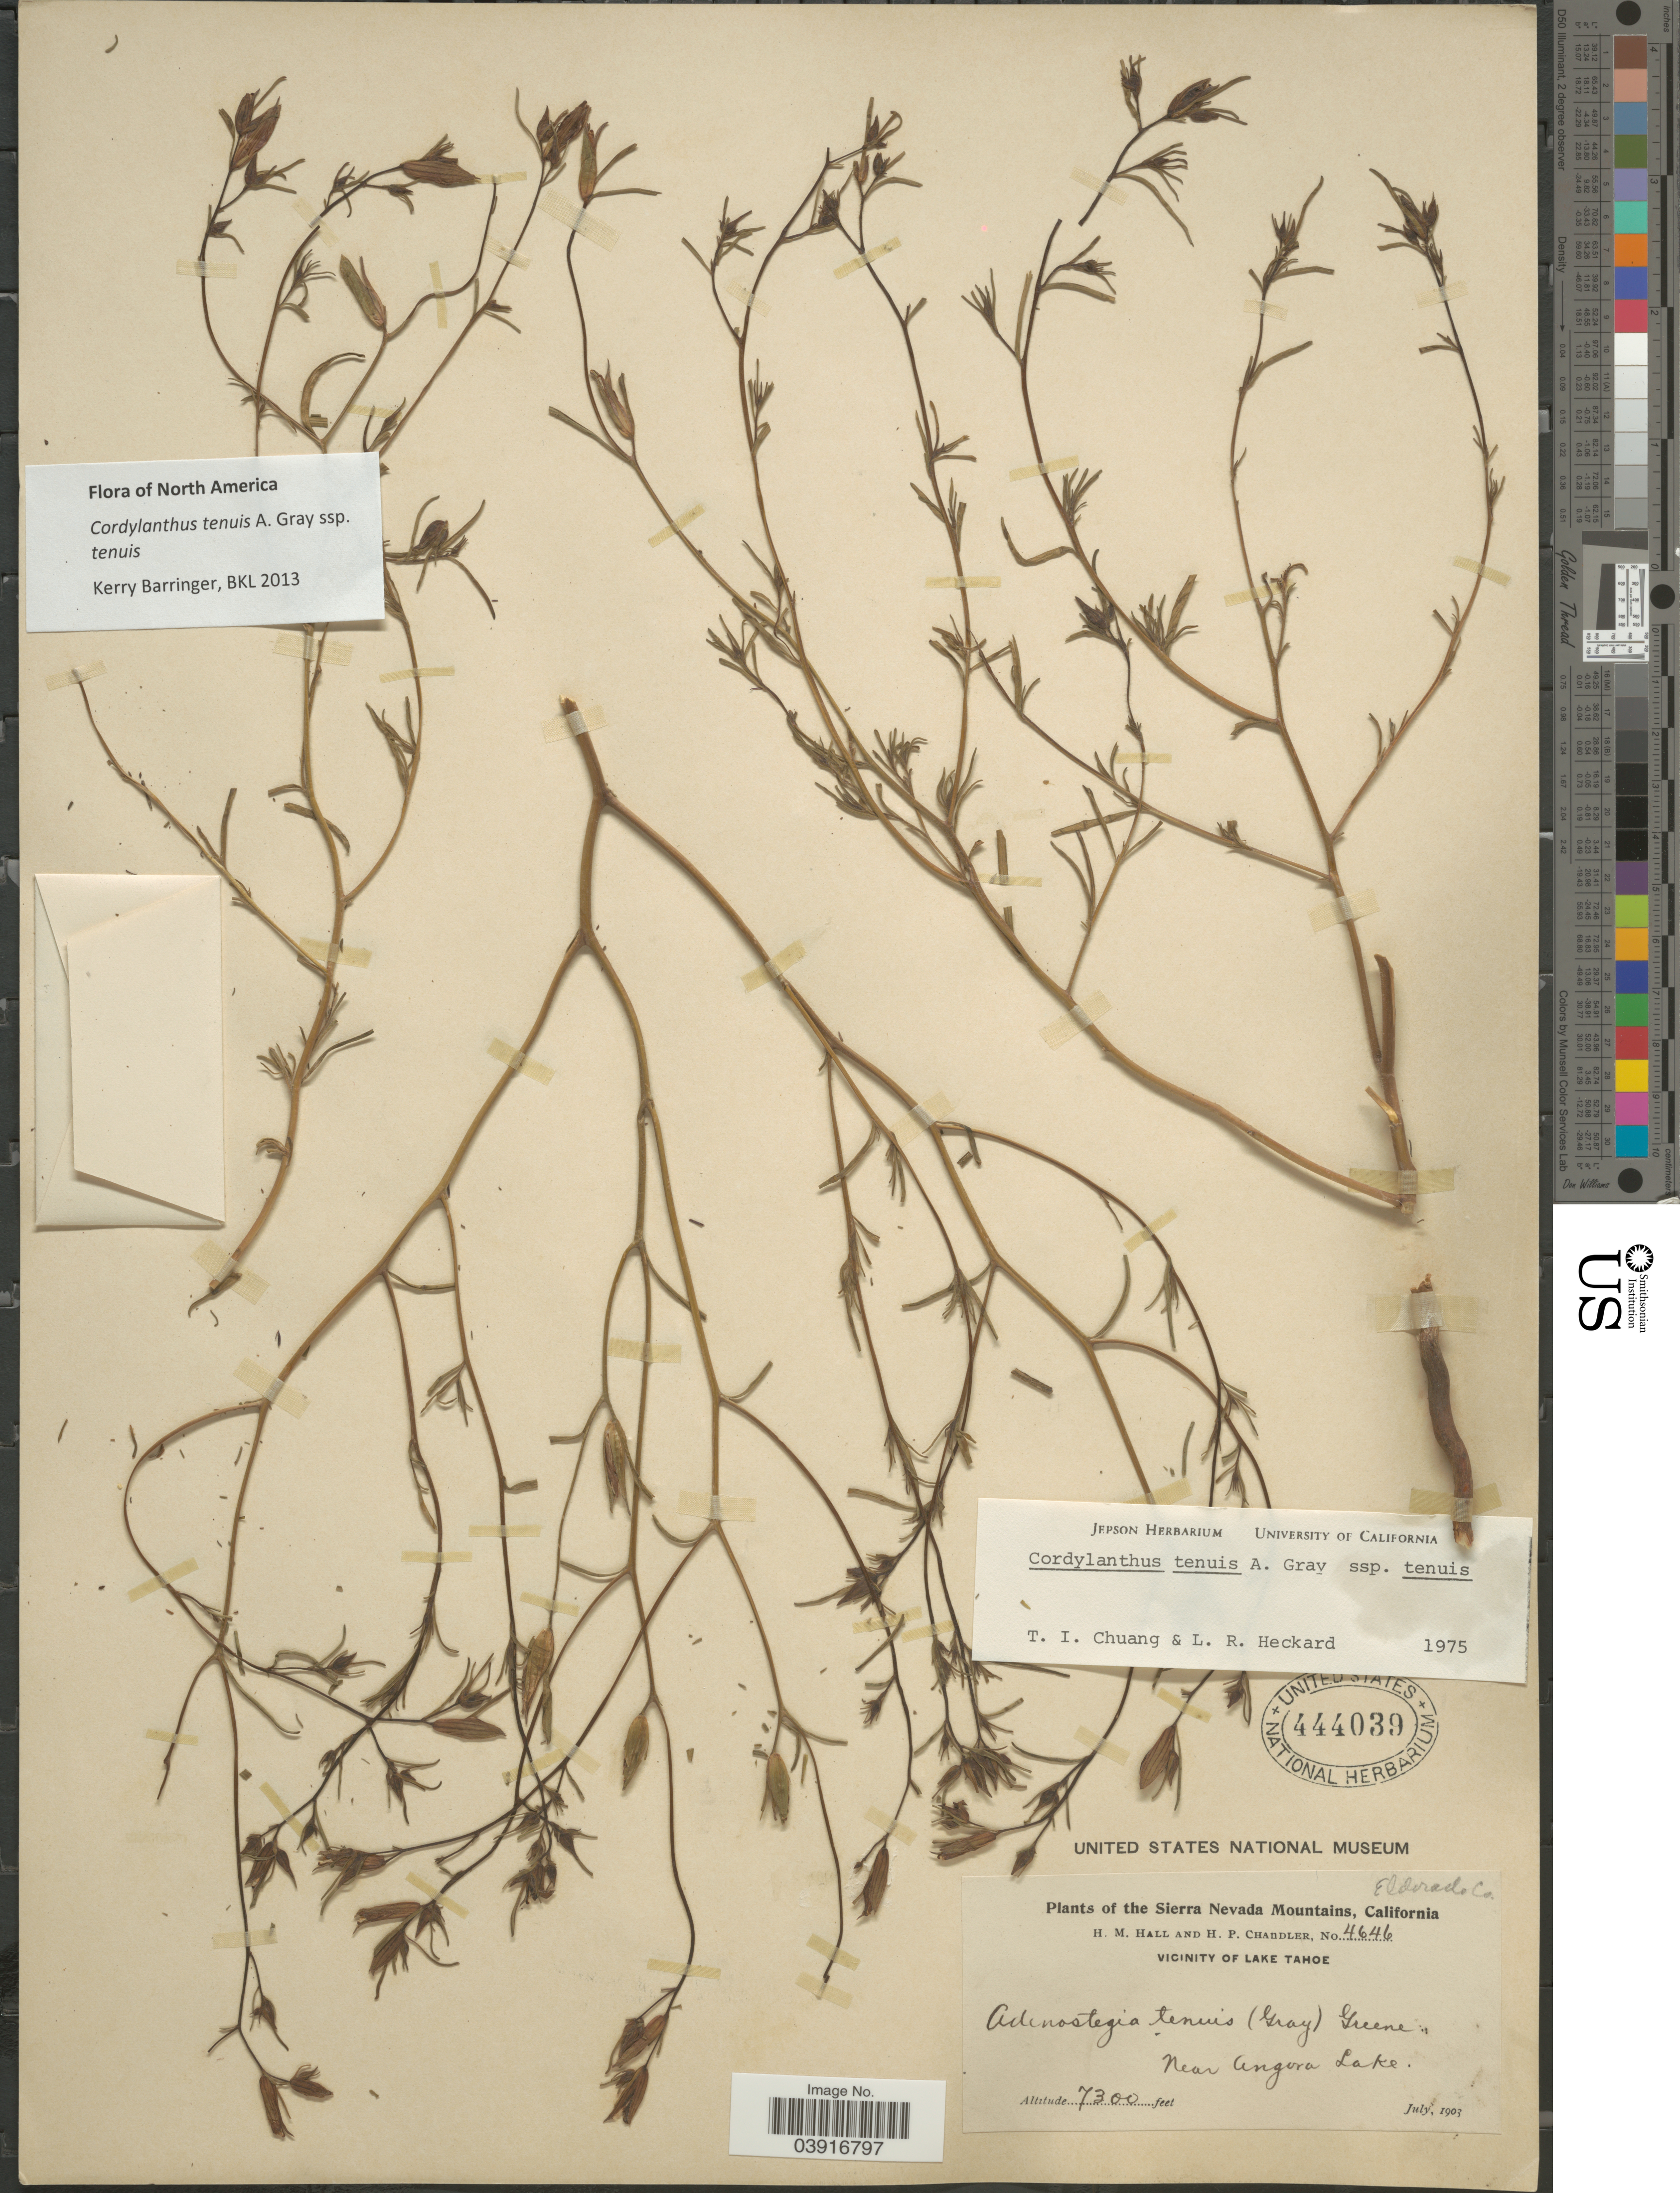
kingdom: Plantae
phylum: Tracheophyta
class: Magnoliopsida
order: Lamiales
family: Orobanchaceae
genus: Cordylanthus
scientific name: Cordylanthus tenuis subsp. tenuis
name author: A. Gray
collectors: H. M. Hall & H. Chandler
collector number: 4646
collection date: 1903-07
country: United States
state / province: California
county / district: El Dorado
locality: Sierra Nevada Mountains. Eldorado Co. Vicinity of Lake Tahoe. Near Angora Lake.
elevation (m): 2225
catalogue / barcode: US 444039